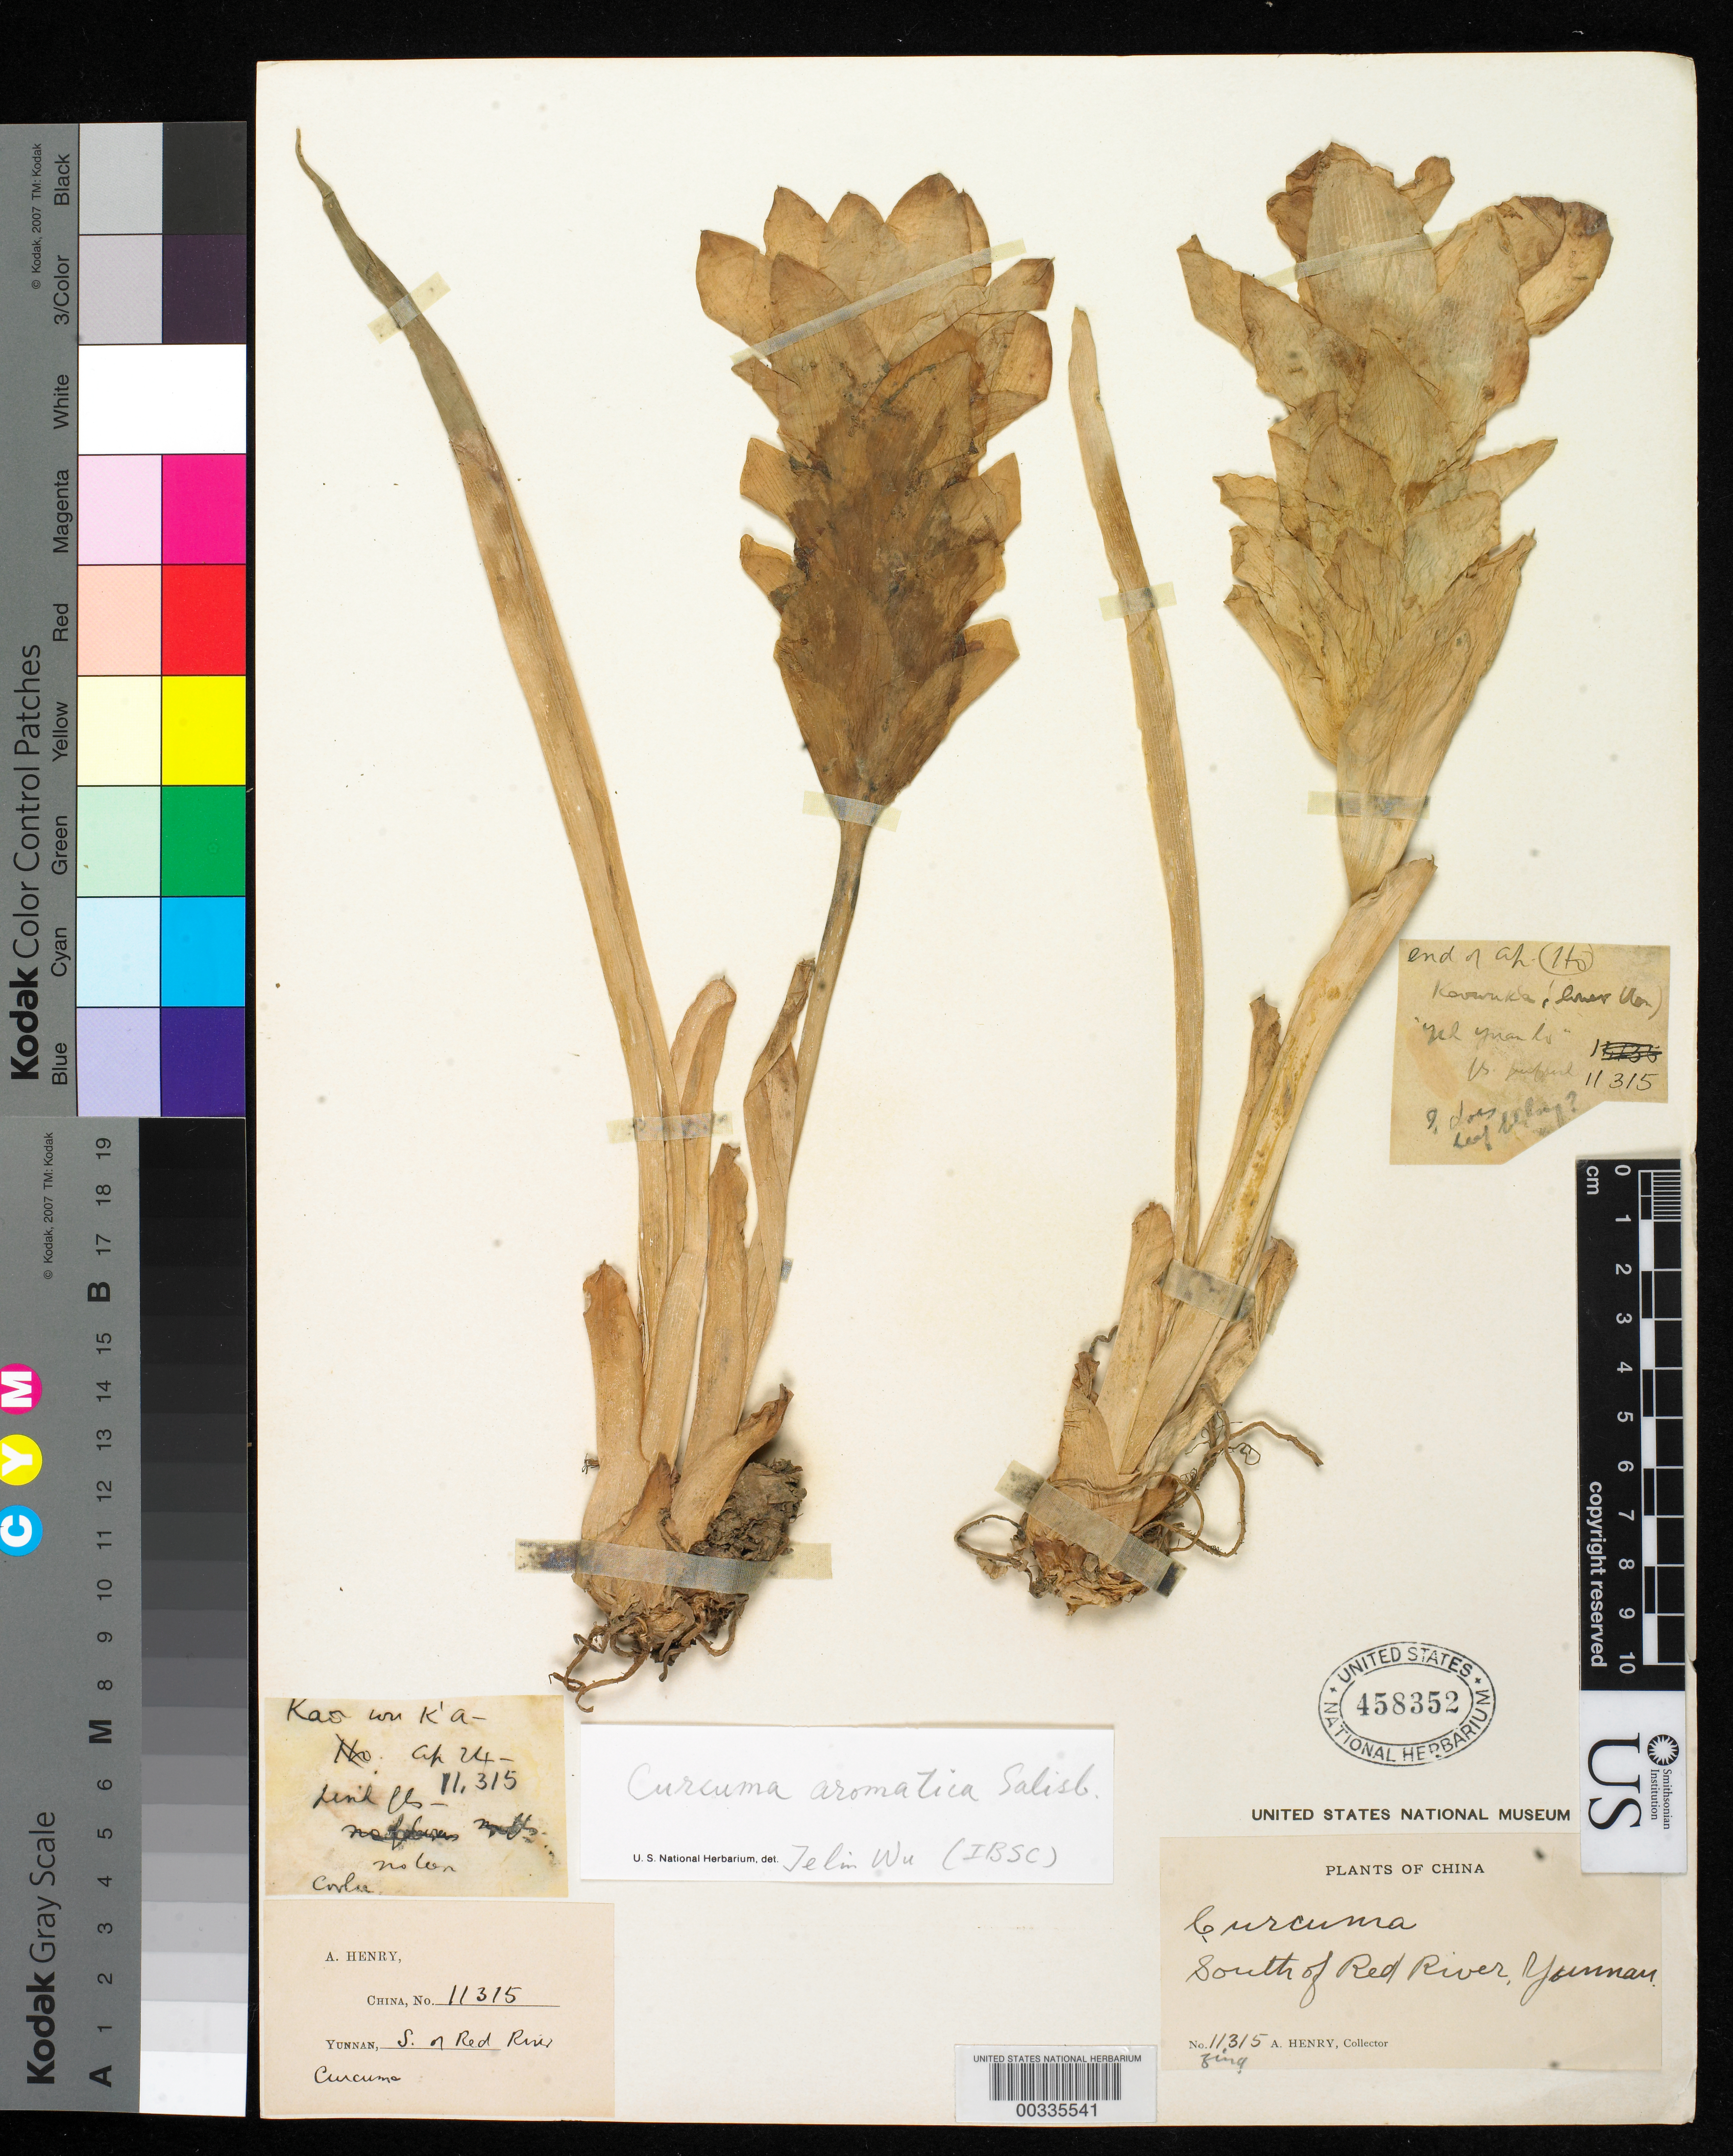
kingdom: Plantae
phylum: Tracheophyta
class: Liliopsida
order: Zingiberales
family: Zingiberaceae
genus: Curcuma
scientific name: Curcuma aromatica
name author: Salisb.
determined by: Wu, Te-Ling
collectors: A. Henry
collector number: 11315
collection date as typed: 24 Apr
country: China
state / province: Yunnan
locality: S of red river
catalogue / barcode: US 458352